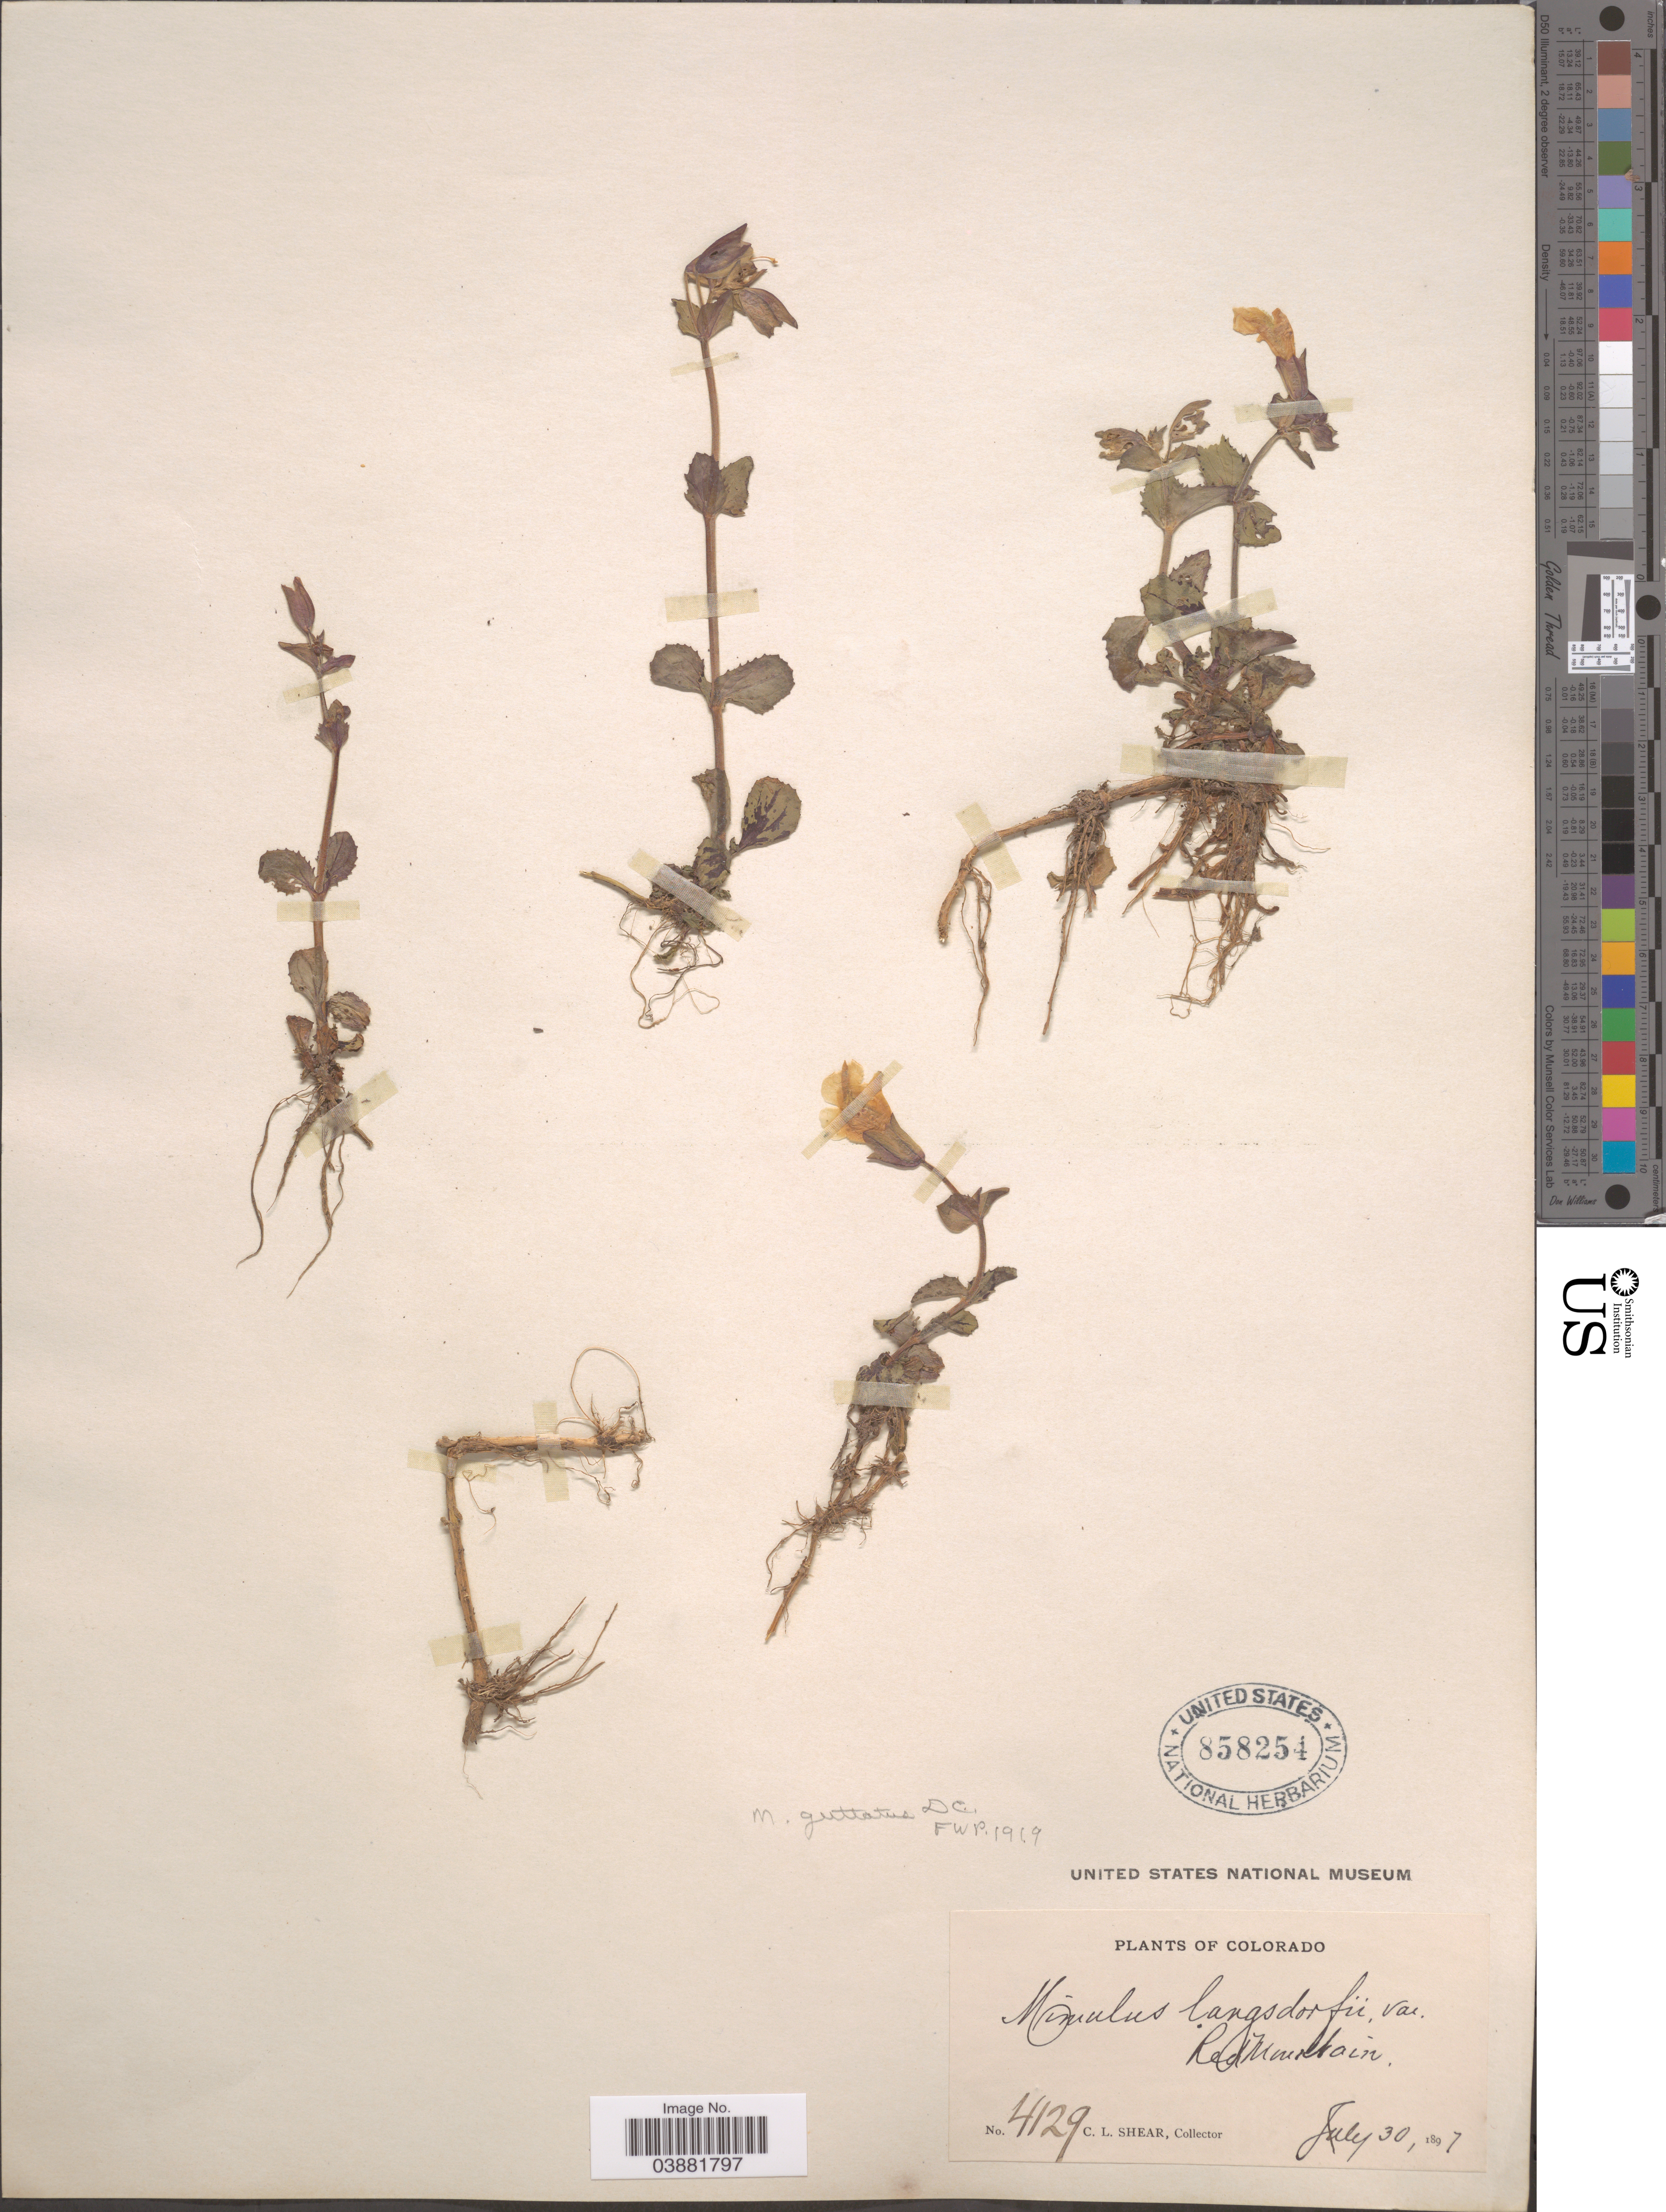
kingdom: Plantae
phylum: Tracheophyta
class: Magnoliopsida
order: Lamiales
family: Phrymaceae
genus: Mimulus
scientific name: Mimulus guttatus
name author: DC.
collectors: C. L. Shear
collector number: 4129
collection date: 1897-07-30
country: United States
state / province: Colorado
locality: Red Mountain.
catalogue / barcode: US 858254